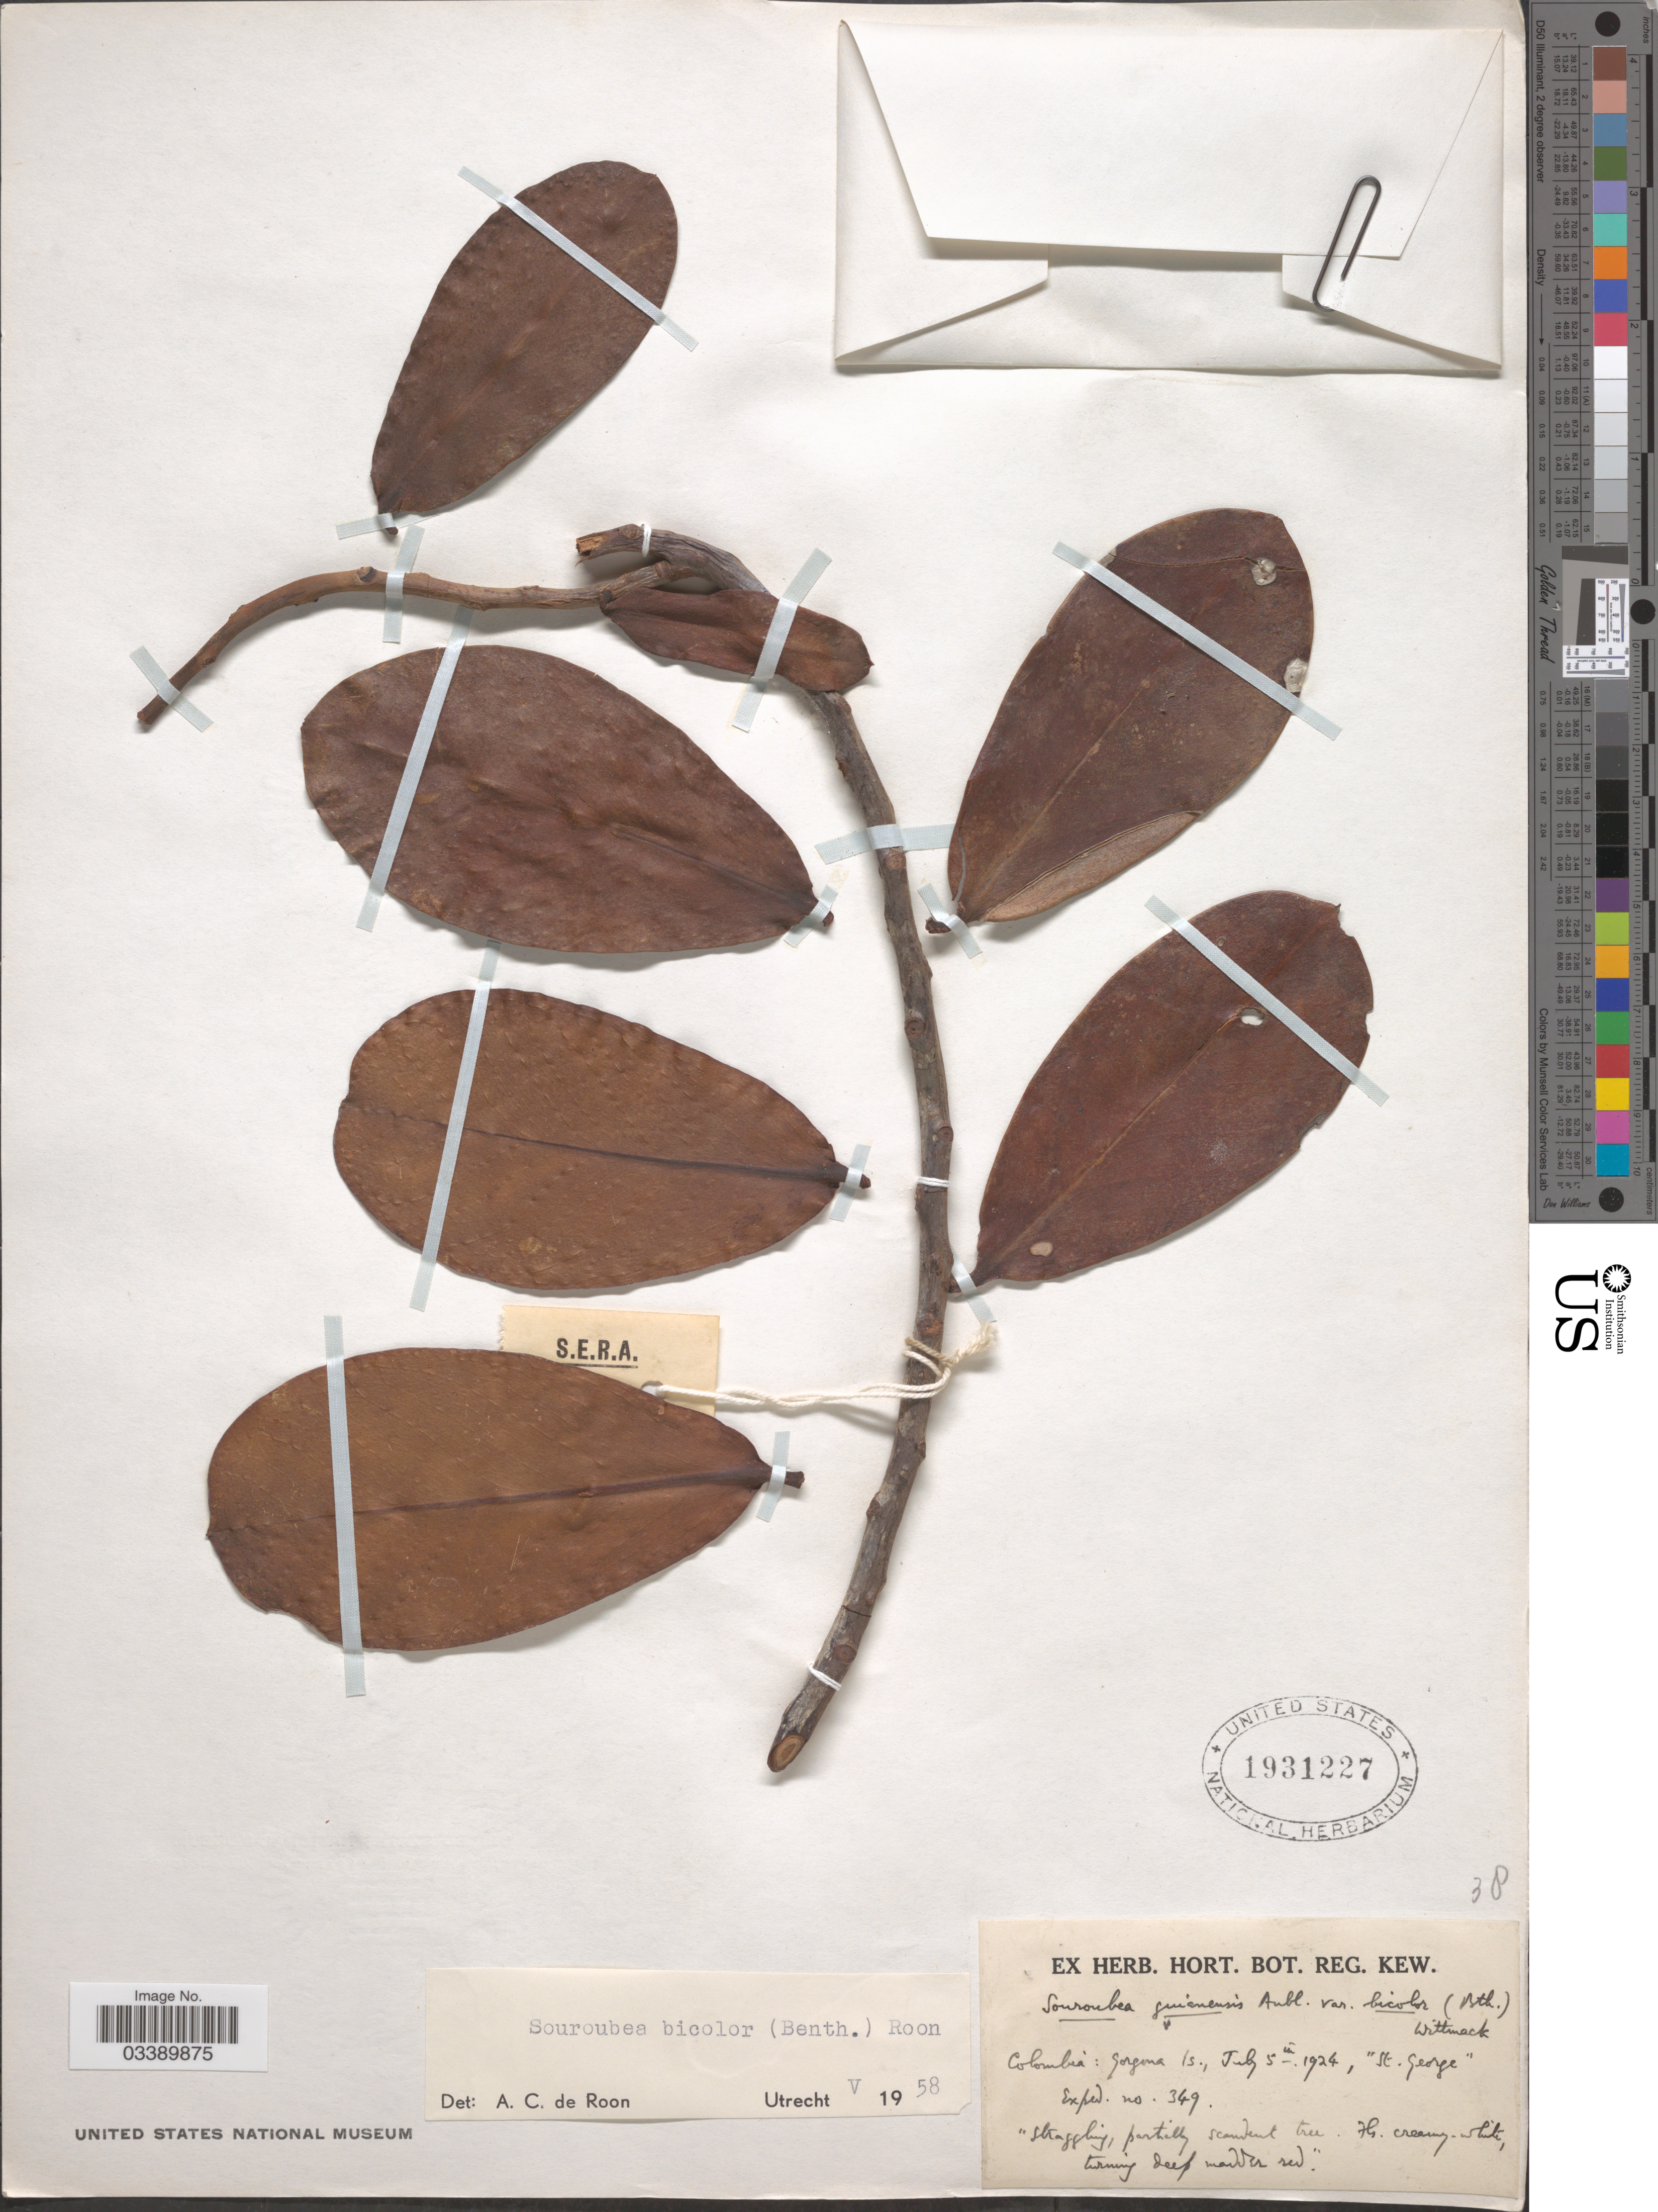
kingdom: Plantae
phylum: Tracheophyta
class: Magnoliopsida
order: Ericales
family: Marcgraviaceae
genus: Souroubea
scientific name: Souroubea bicolor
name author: (Benth.) de Roon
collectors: Ex herb. Hort. Bot. Reg. Kew.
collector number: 349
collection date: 1924-07-15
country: Colombia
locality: Gorgona Is., "St. George".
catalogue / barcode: US 1931227